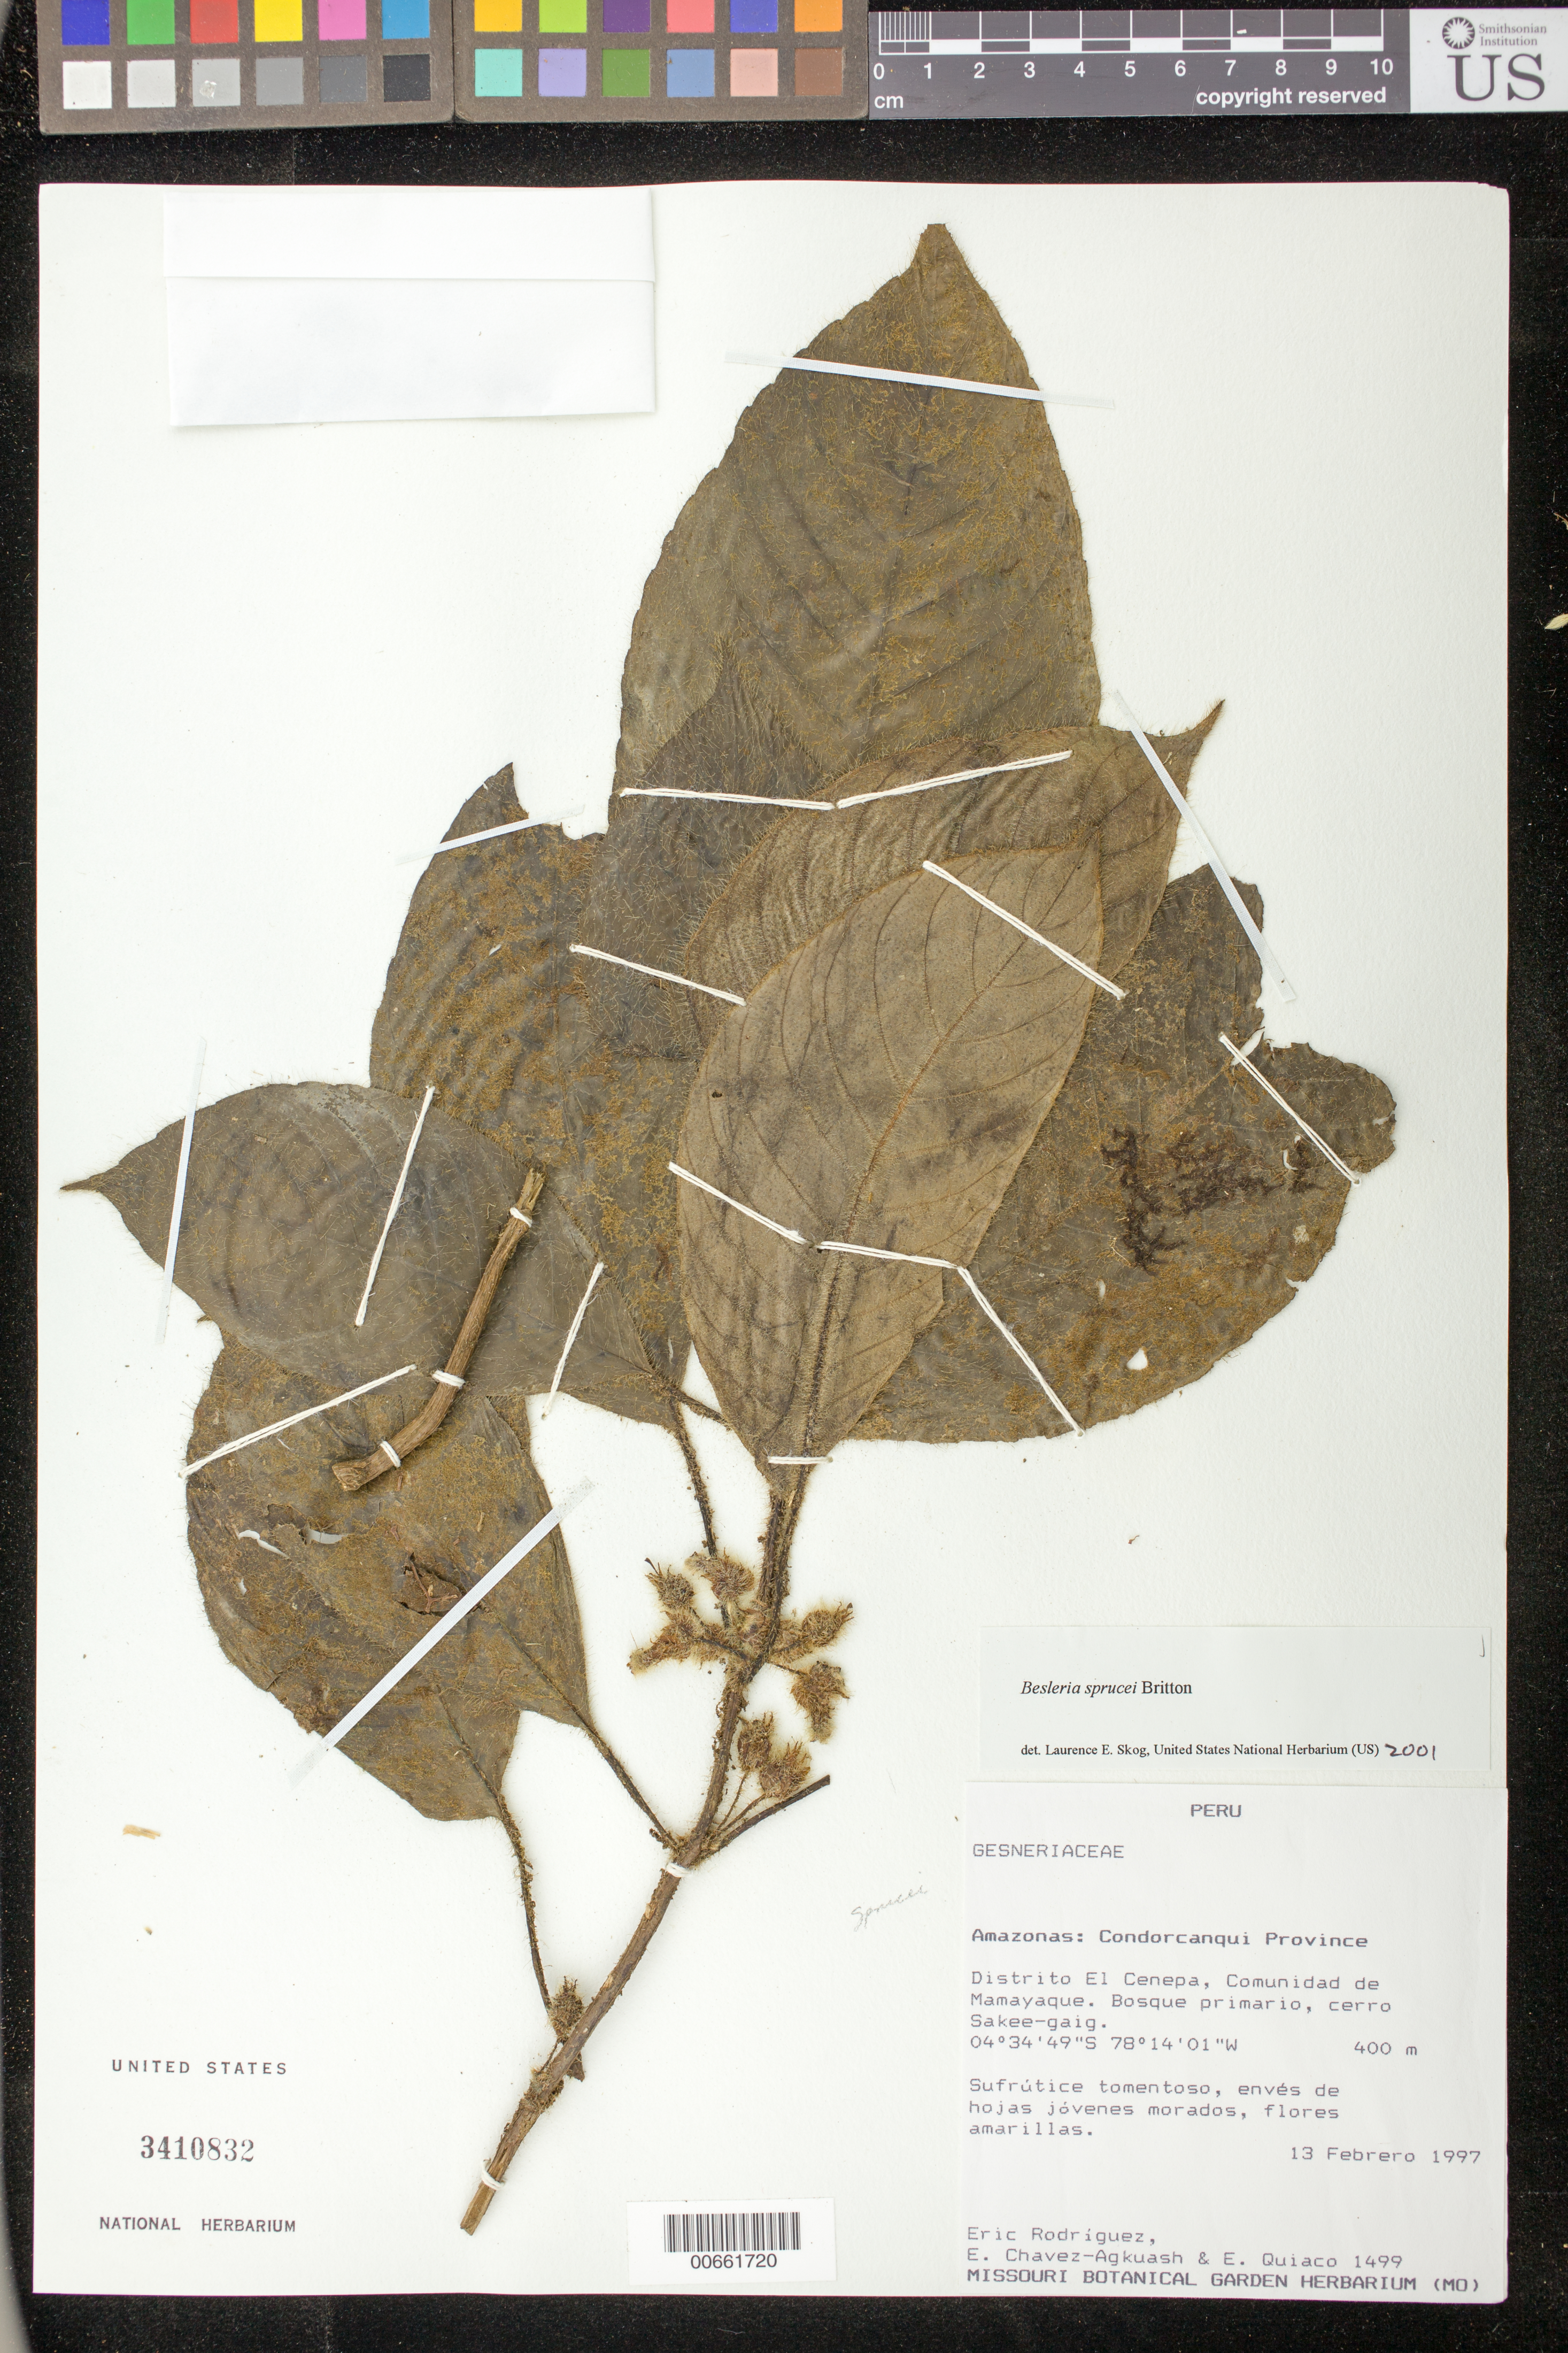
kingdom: Plantae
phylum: Tracheophyta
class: Magnoliopsida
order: Lamiales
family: Gesneriaceae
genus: Besleria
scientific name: Besleria sprucei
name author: Britton ex Rusby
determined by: Skog, Laurence E.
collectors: E. Rodriguez, E. Chavez-Agkuash & E. Quiaco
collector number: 1499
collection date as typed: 13 Feb 1997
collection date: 1997-02-13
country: Peru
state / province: Amazonas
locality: Prov. Condorcanqui, Distrito El Cenepa, comunidad de Mamayaque, cerro Sakee-gaig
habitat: Bosque primario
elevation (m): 400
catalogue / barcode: US 3410832